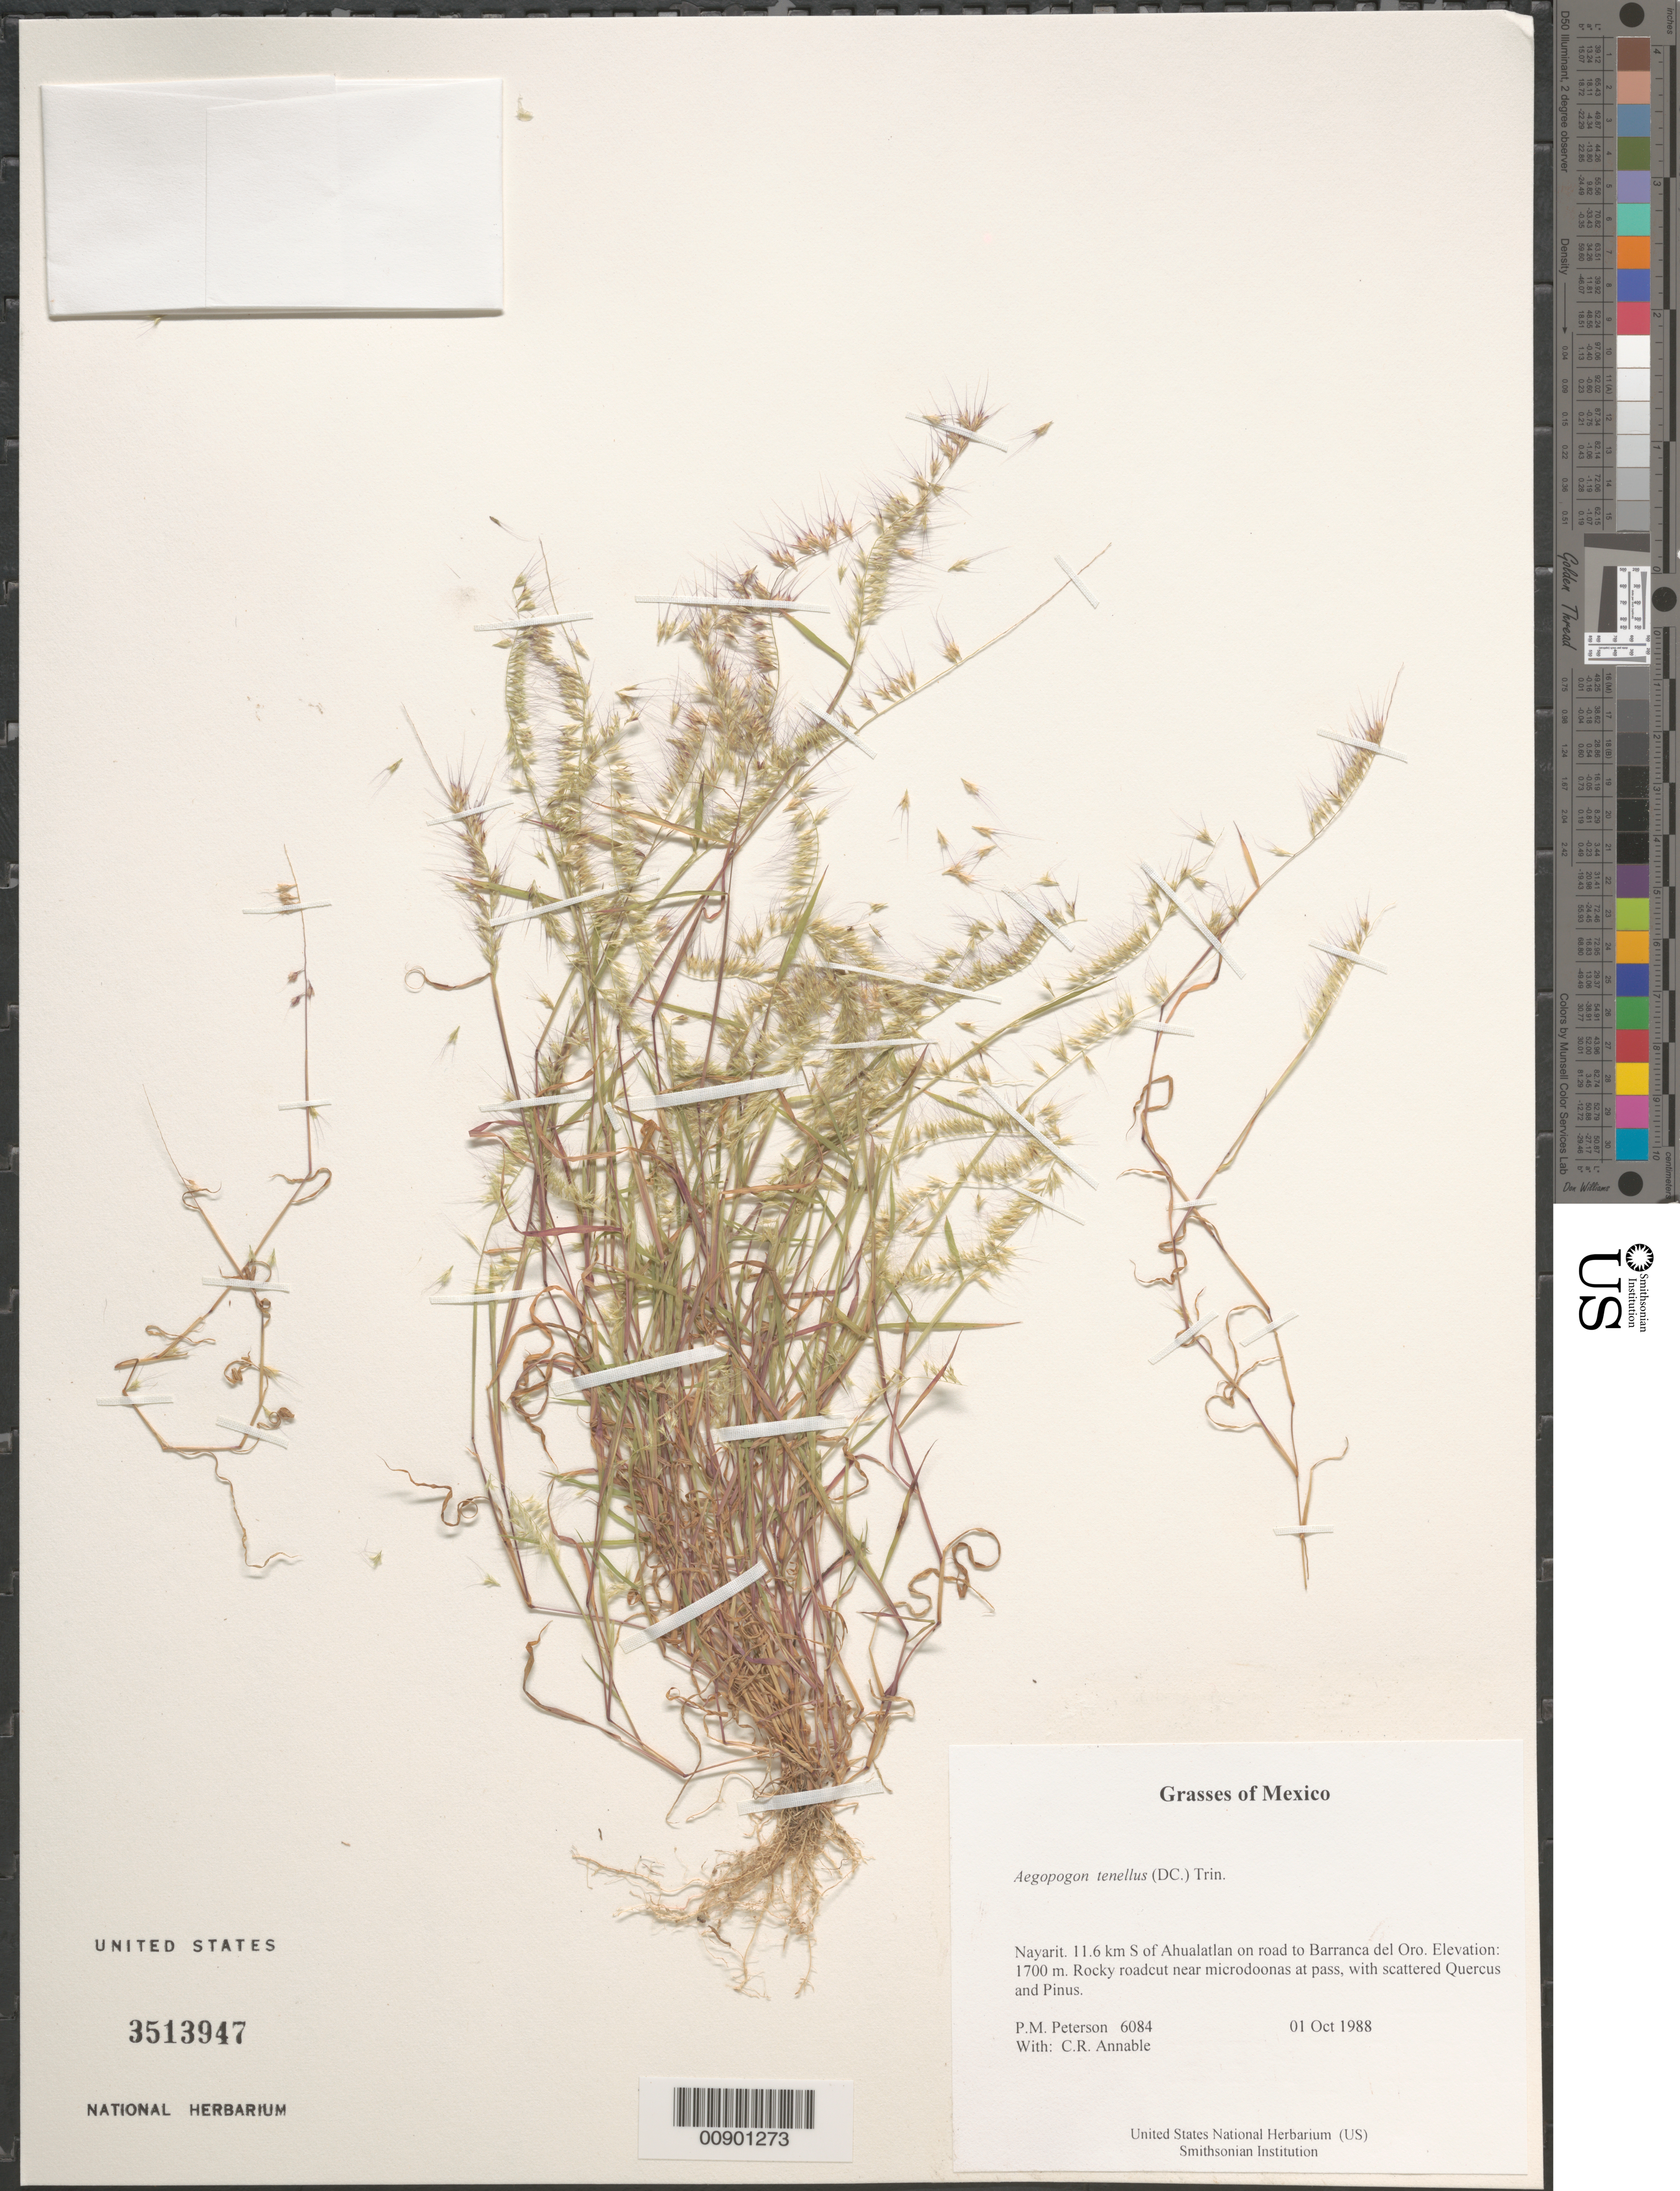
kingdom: Plantae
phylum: Tracheophyta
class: Liliopsida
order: Poales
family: Poaceae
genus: Aegopogon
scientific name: Aegopogon tenellus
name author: (DC.) Trin.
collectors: P. M. Peterson & C. R. Annable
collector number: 06084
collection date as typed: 01 Oct 1988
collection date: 1988-10-01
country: Mexico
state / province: Nayarit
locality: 11.6 km S of Ahualatlan on road to Barranca del Oro.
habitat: Rocky roadcut near microdoonas at pass, with scattered Quercus and Pinus.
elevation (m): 1700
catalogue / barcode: US 3513947